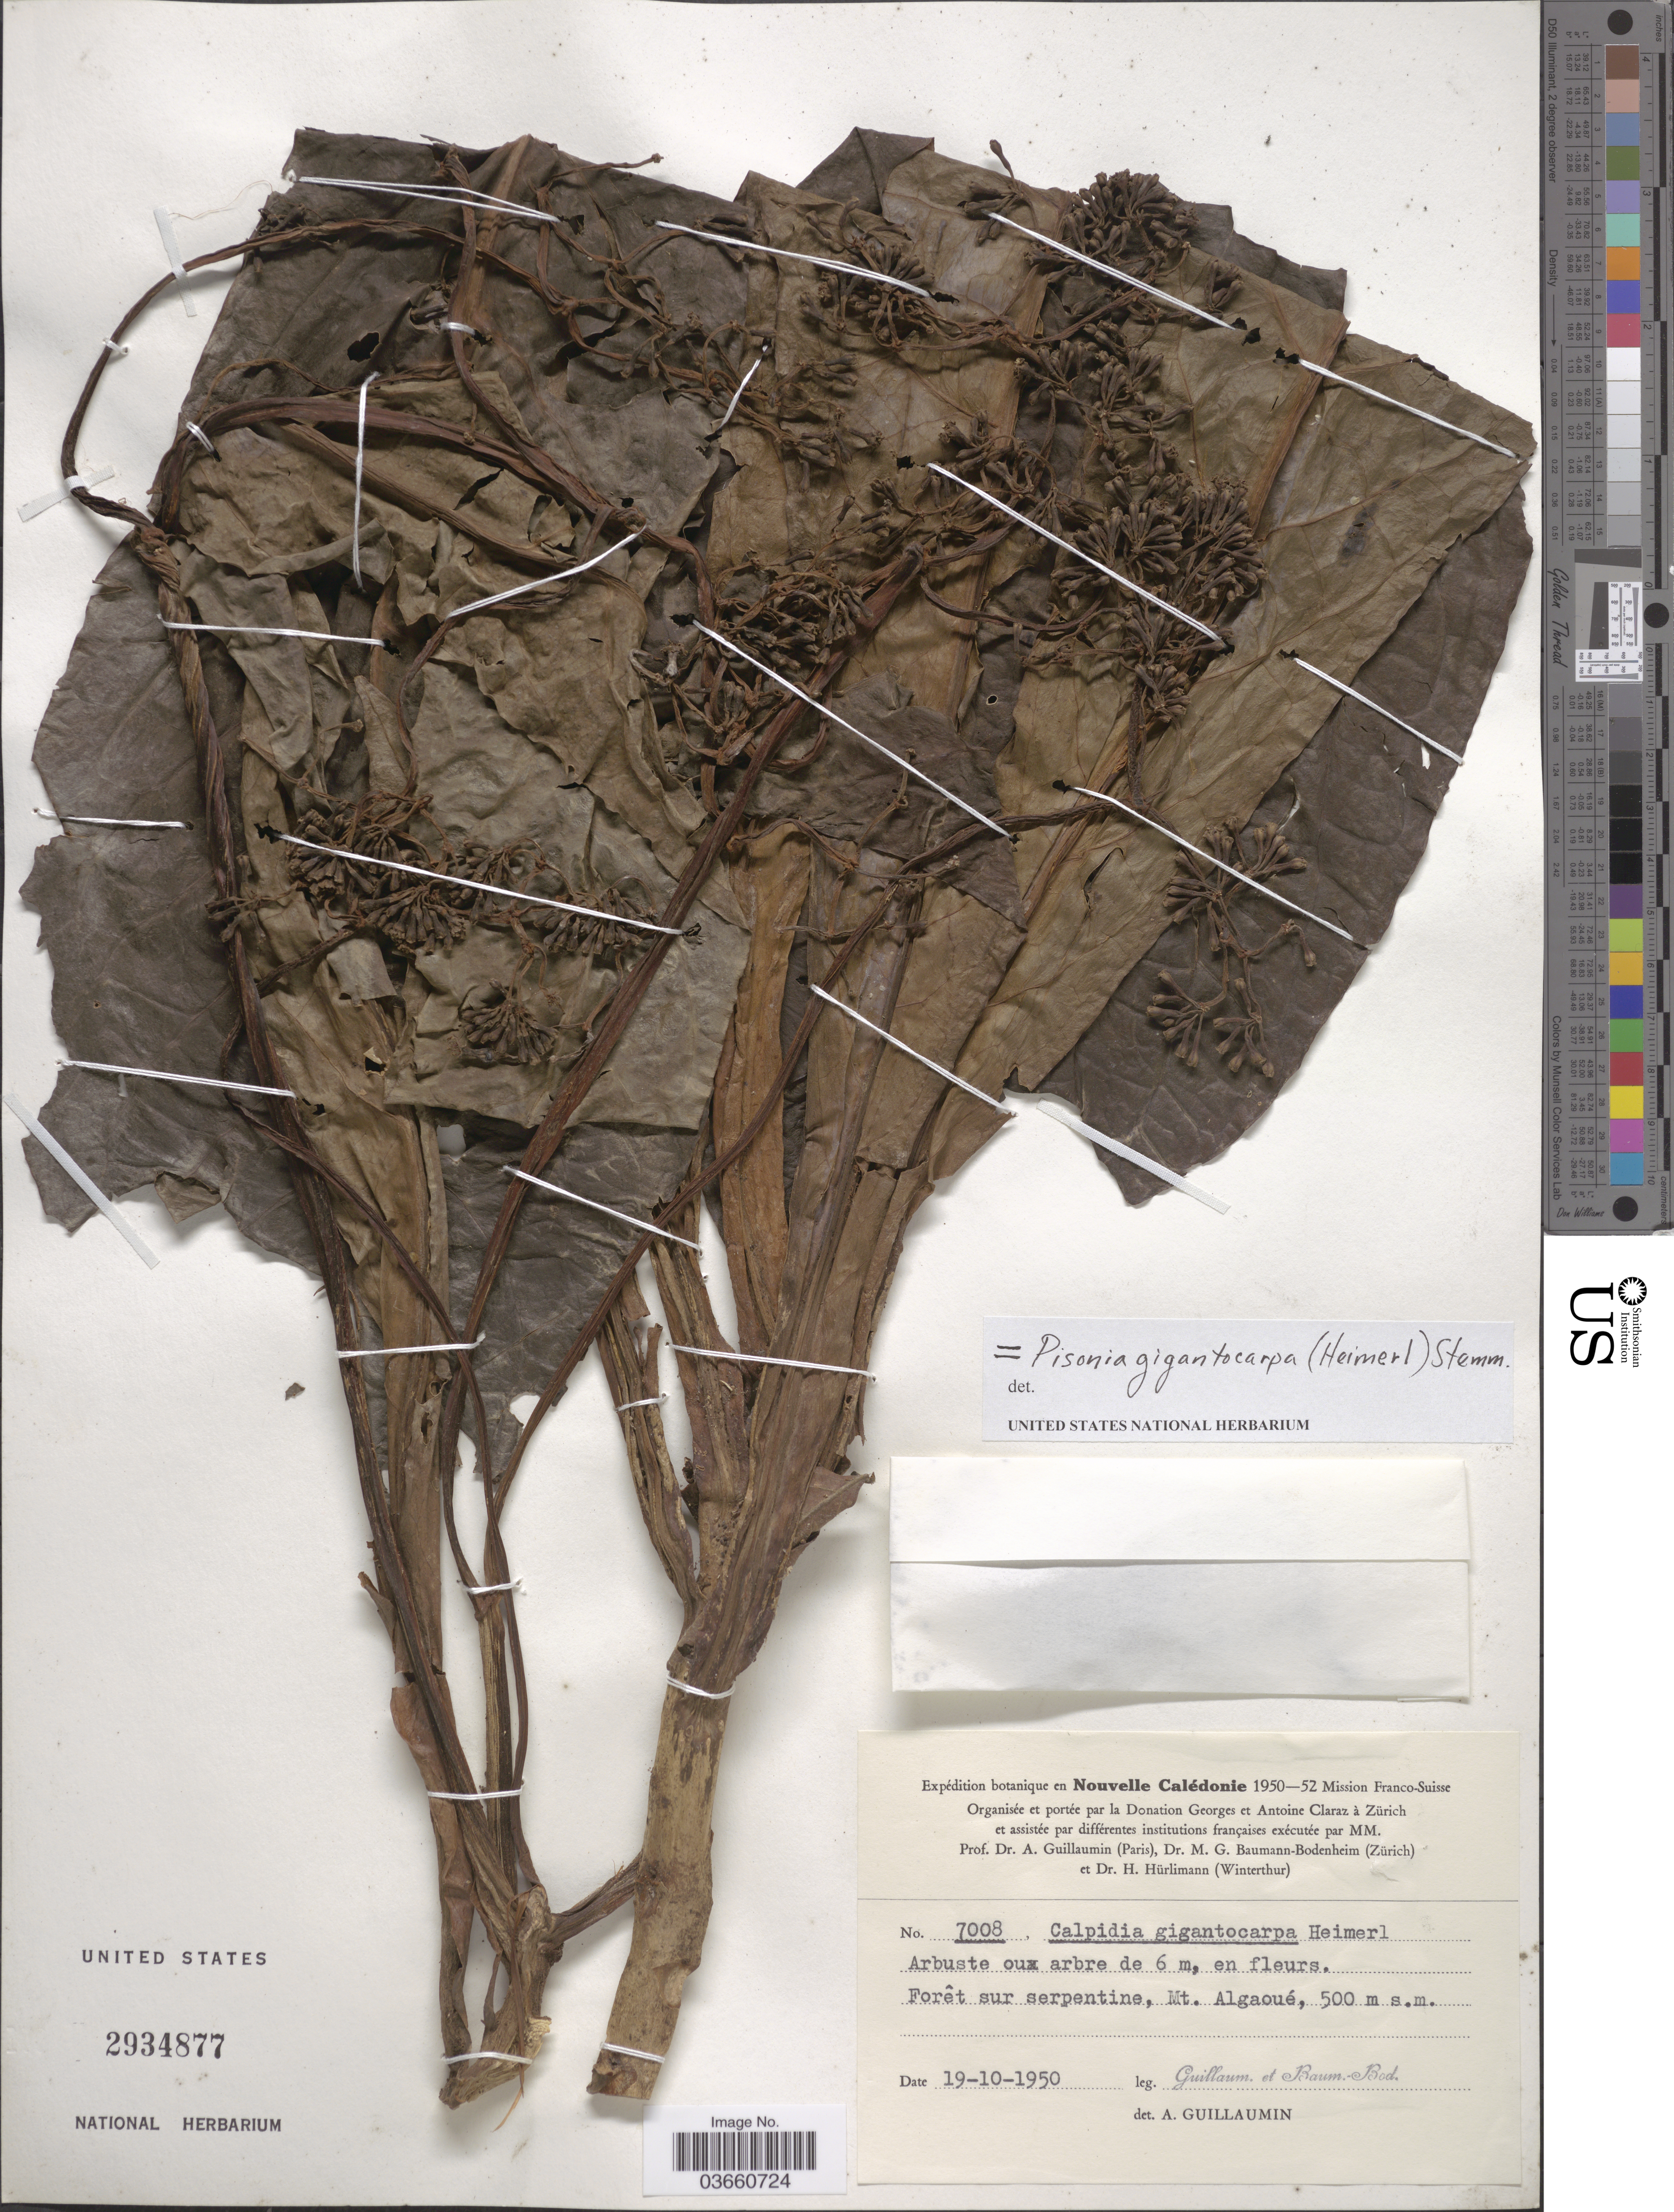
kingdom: Plantae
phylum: Tracheophyta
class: Magnoliopsida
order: Caryophyllales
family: Nyctaginaceae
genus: Ceodes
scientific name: Ceodes gigantocarpa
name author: (Heimerl) Rossetto & Caraballo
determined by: Wagner, W. L., (BOT), Smithsonian Institution - National Museum of Natural History (UNITED STATES)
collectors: A. Guillaumin & M. G. Baumann-Bodenheim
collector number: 7008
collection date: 1950-10-19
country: New Caledonia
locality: Nouvelle Calédonie. Forêt sur serpentine, Mt. Algaoué.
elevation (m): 500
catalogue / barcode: US 2934877